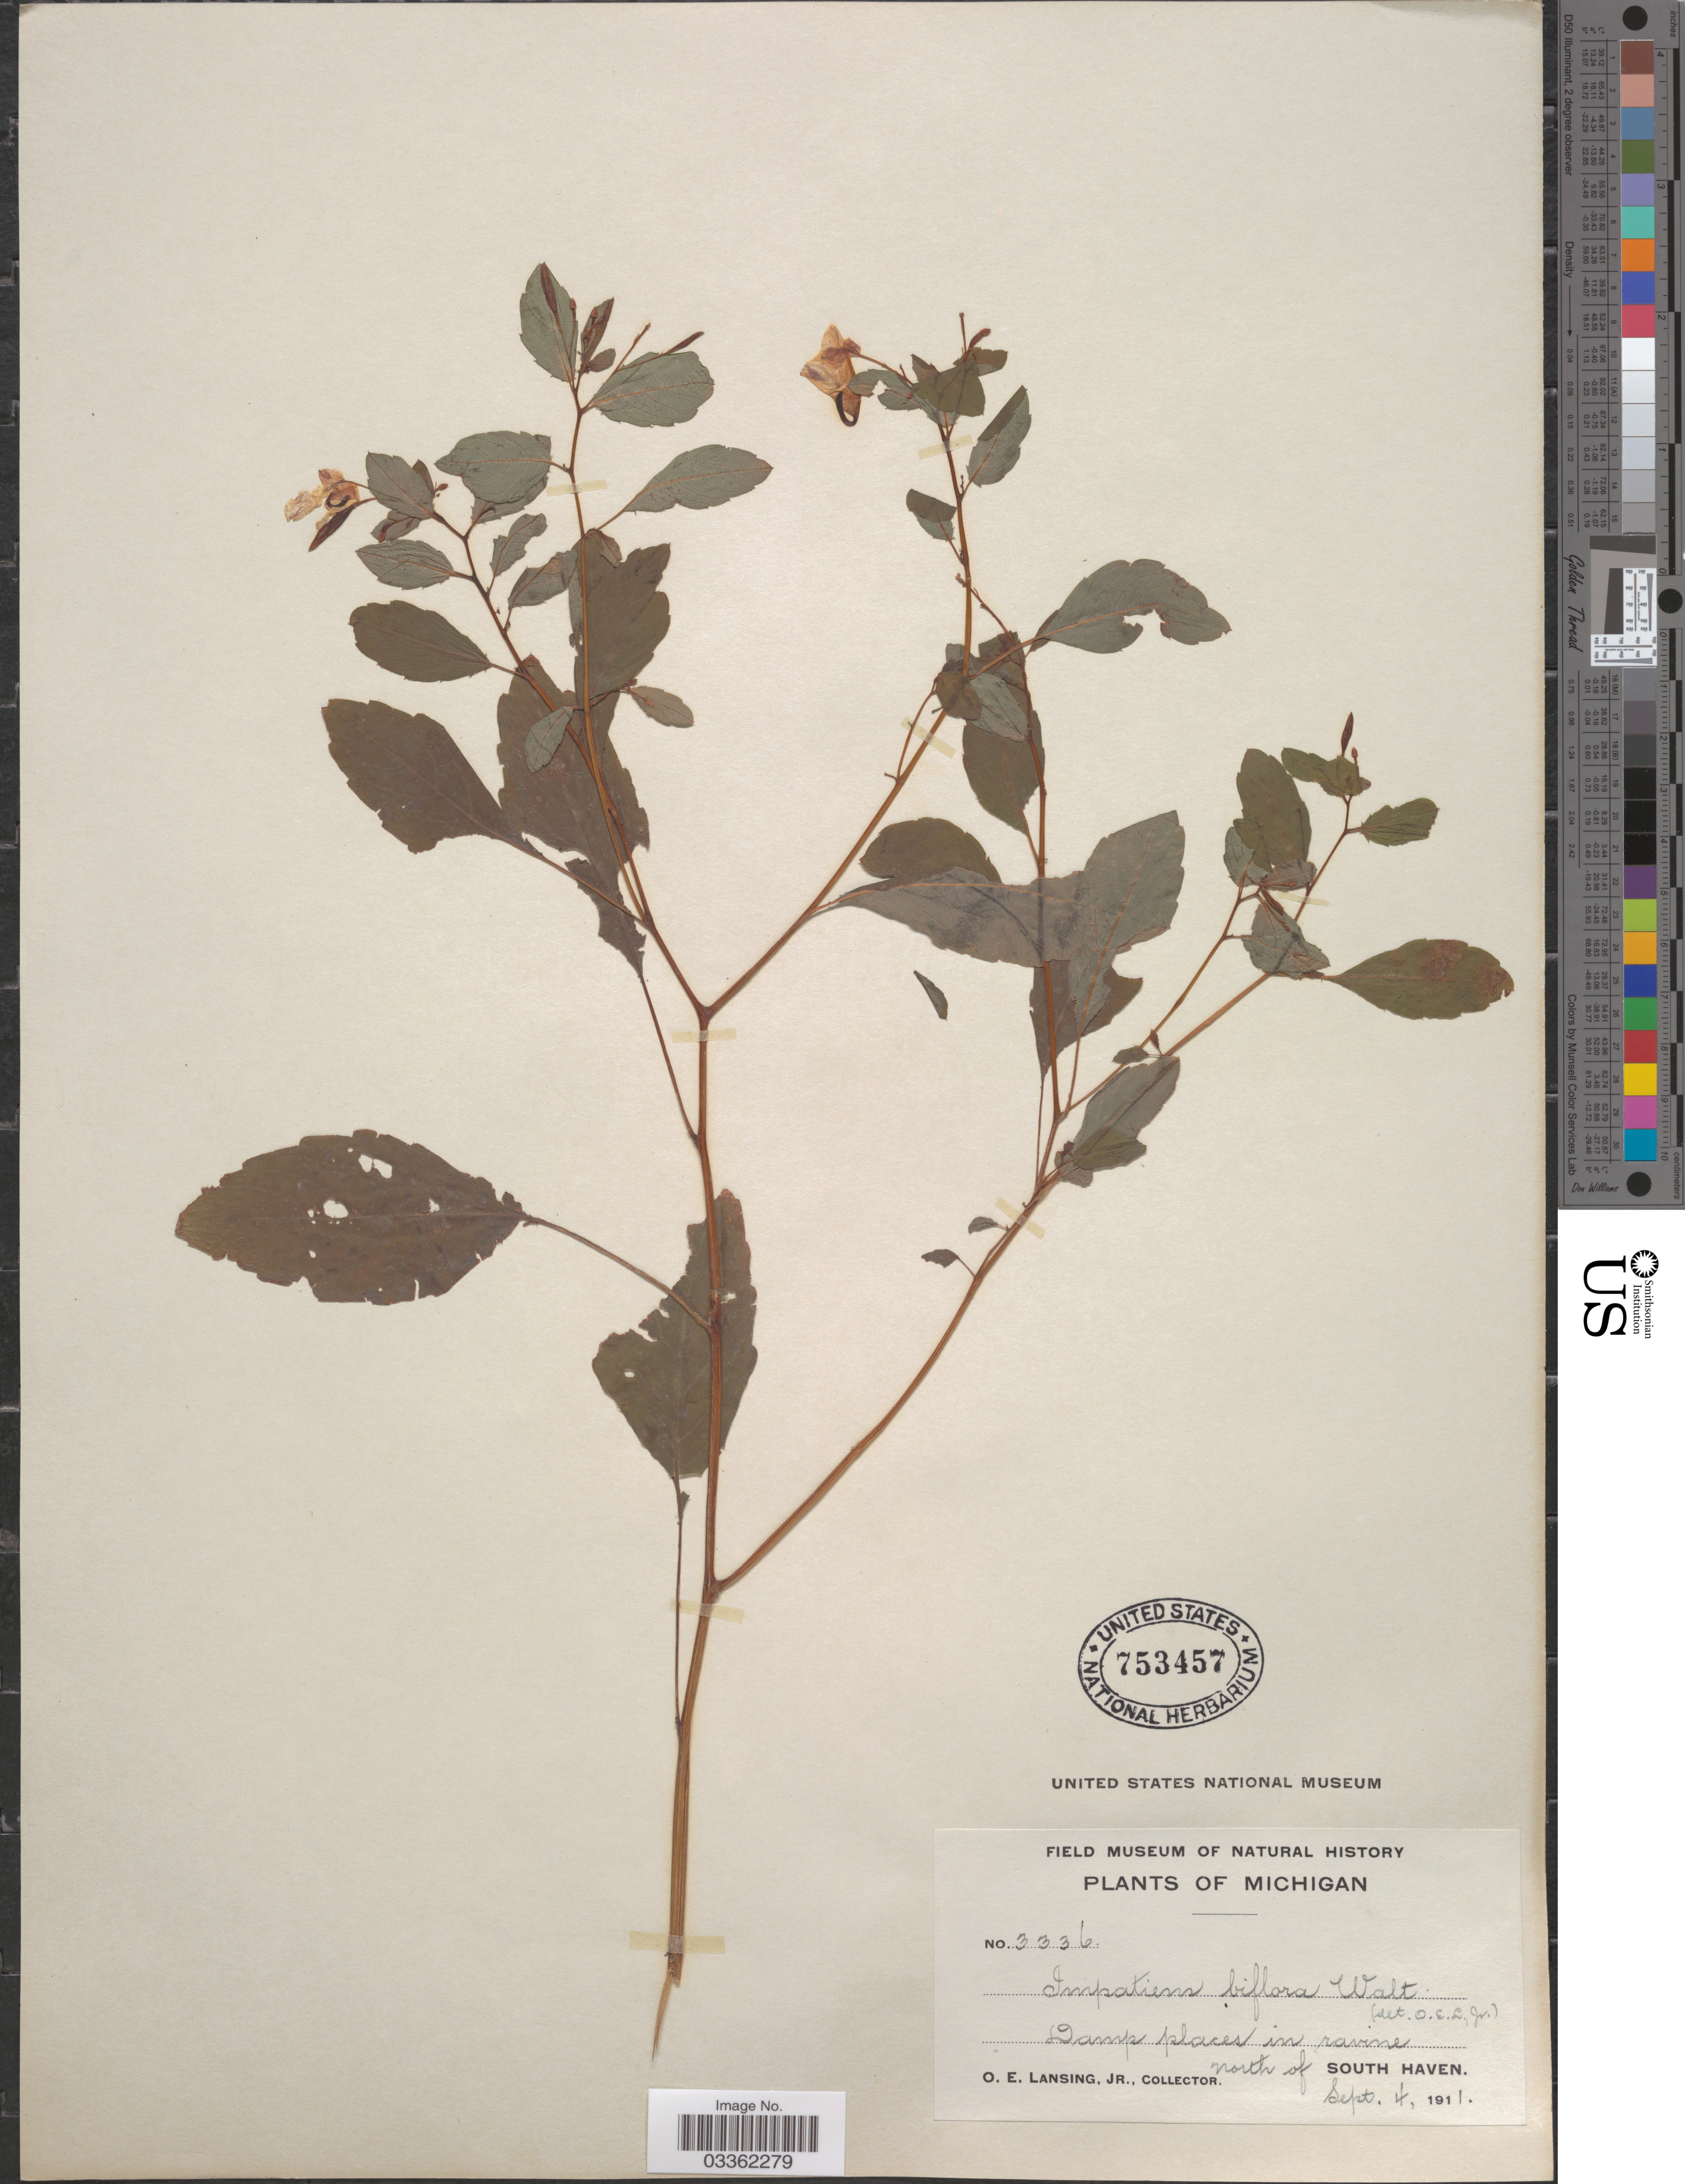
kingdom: Plantae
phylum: Tracheophyta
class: Magnoliopsida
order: Ericales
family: Balsaminaceae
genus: Impatiens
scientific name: Impatiens capensis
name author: Meerb.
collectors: O. Lansing Jr.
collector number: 3336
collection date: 1911-09-04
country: United States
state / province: Michigan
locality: North of South Haven.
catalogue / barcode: US 753457